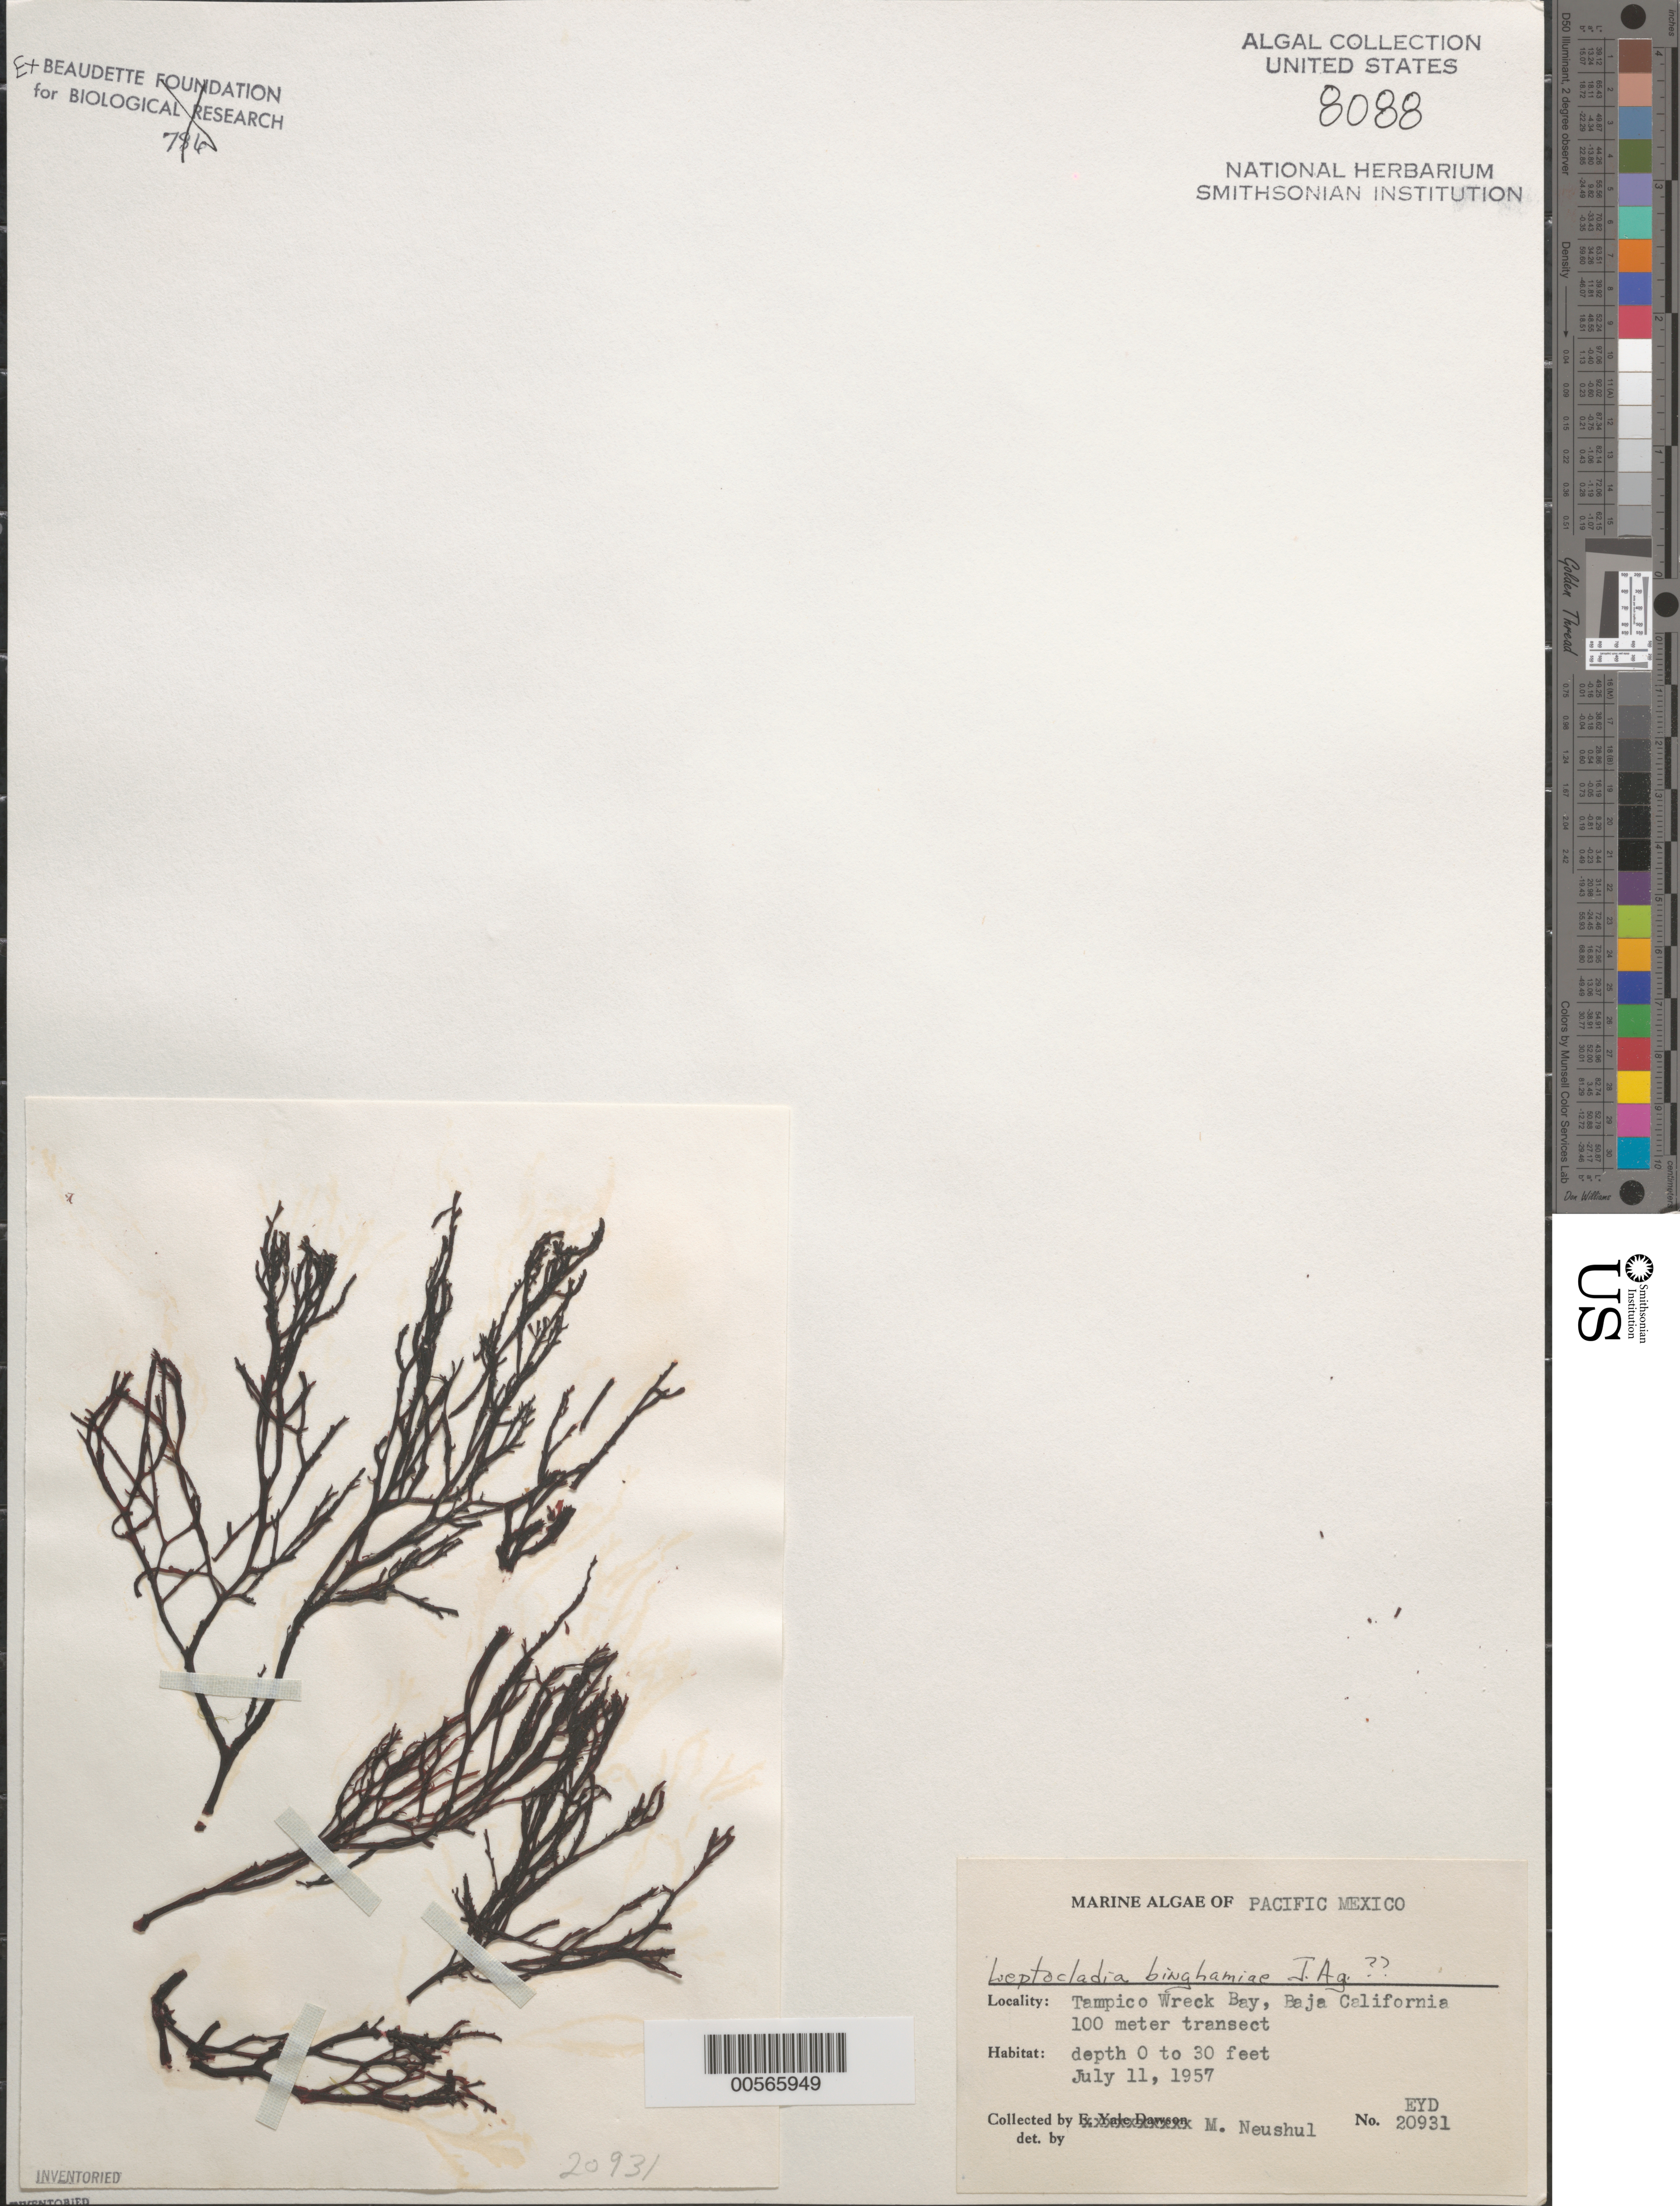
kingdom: Plantae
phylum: Rhodophyta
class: Florideophyceae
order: Gigartinales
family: Dumontiaceae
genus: Leptocladia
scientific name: Leptocladia binghamiae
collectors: M. Neushul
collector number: EYD 20931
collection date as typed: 11 Jul 1957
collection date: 1957-07-11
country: Mexico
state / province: Baja California Norte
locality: Tampico Wreck Bay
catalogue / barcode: US 8088